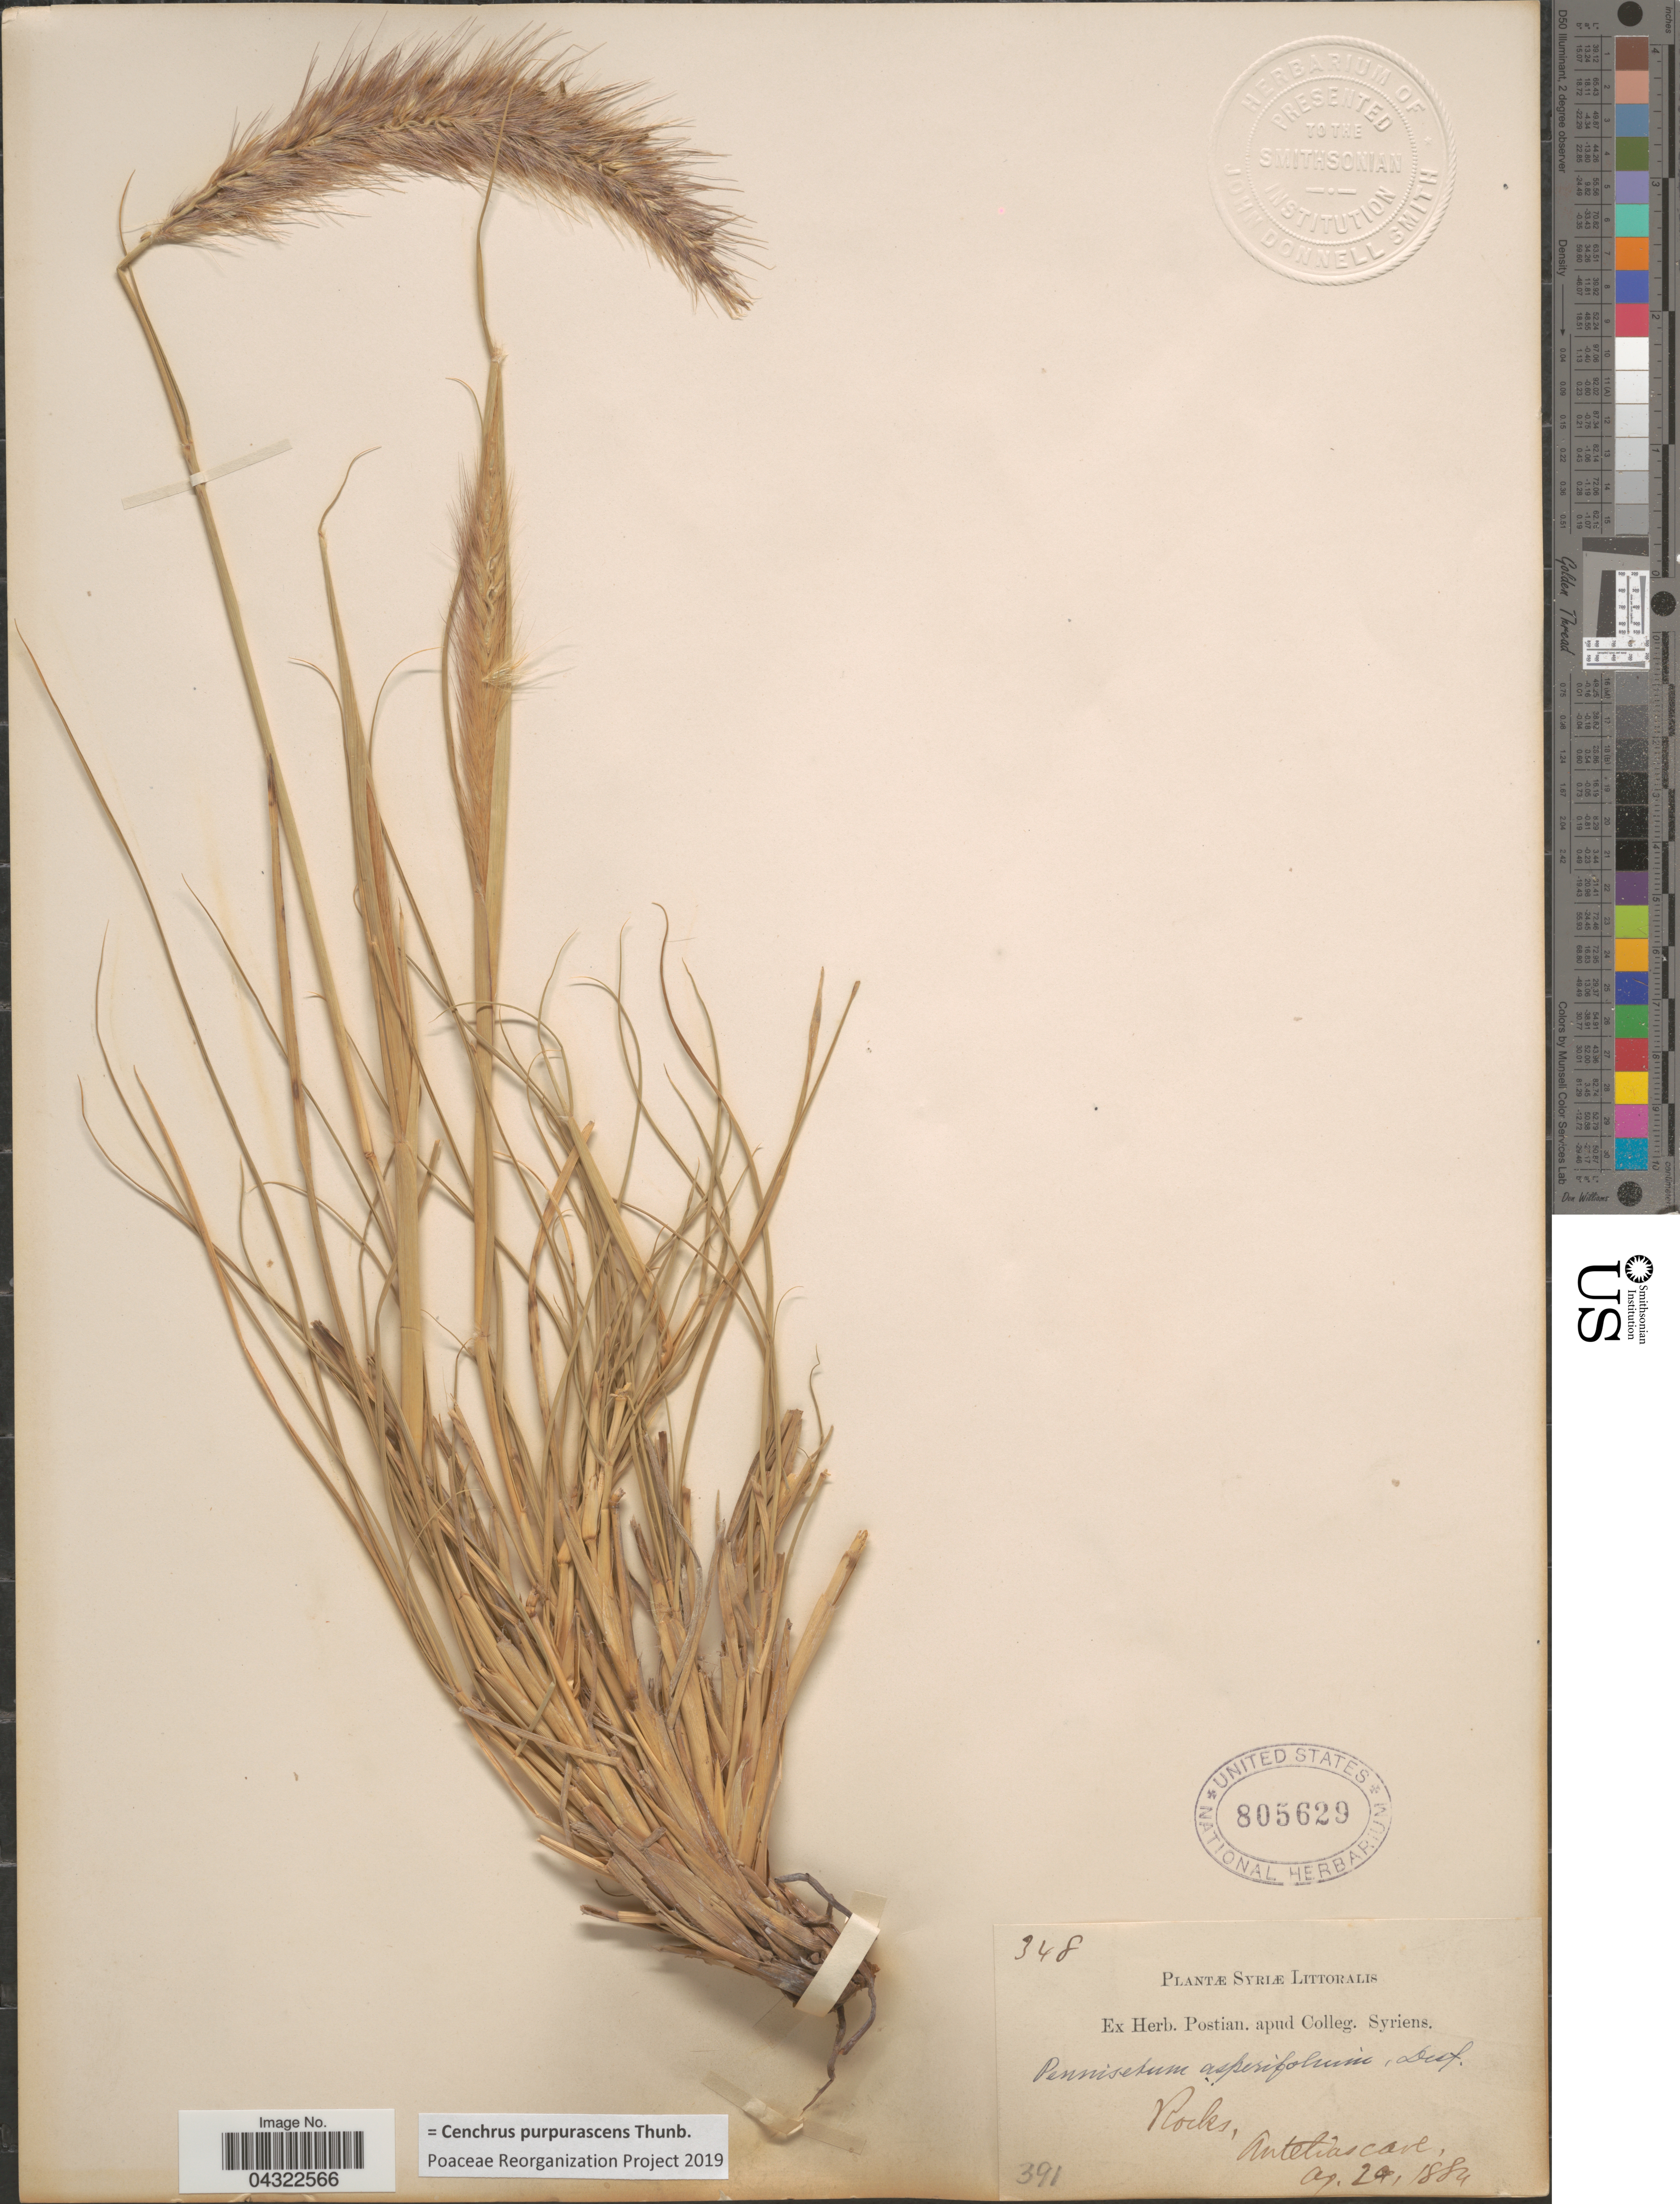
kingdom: Plantae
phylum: Tracheophyta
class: Liliopsida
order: Poales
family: Poaceae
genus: Cenchrus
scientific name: Cenchrus purpurascens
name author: Thunb.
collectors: ex herb. Postian. apud Colleg. Syriens. Protest. USE "Fannie P. A. Shepard" (10308853) AS PRIMARY COLLECTOR INSTEAD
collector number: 348/391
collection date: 1884-08-29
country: Syria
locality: Syriæ Littoralis. Rocks, Antelias Cave.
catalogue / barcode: US 805629